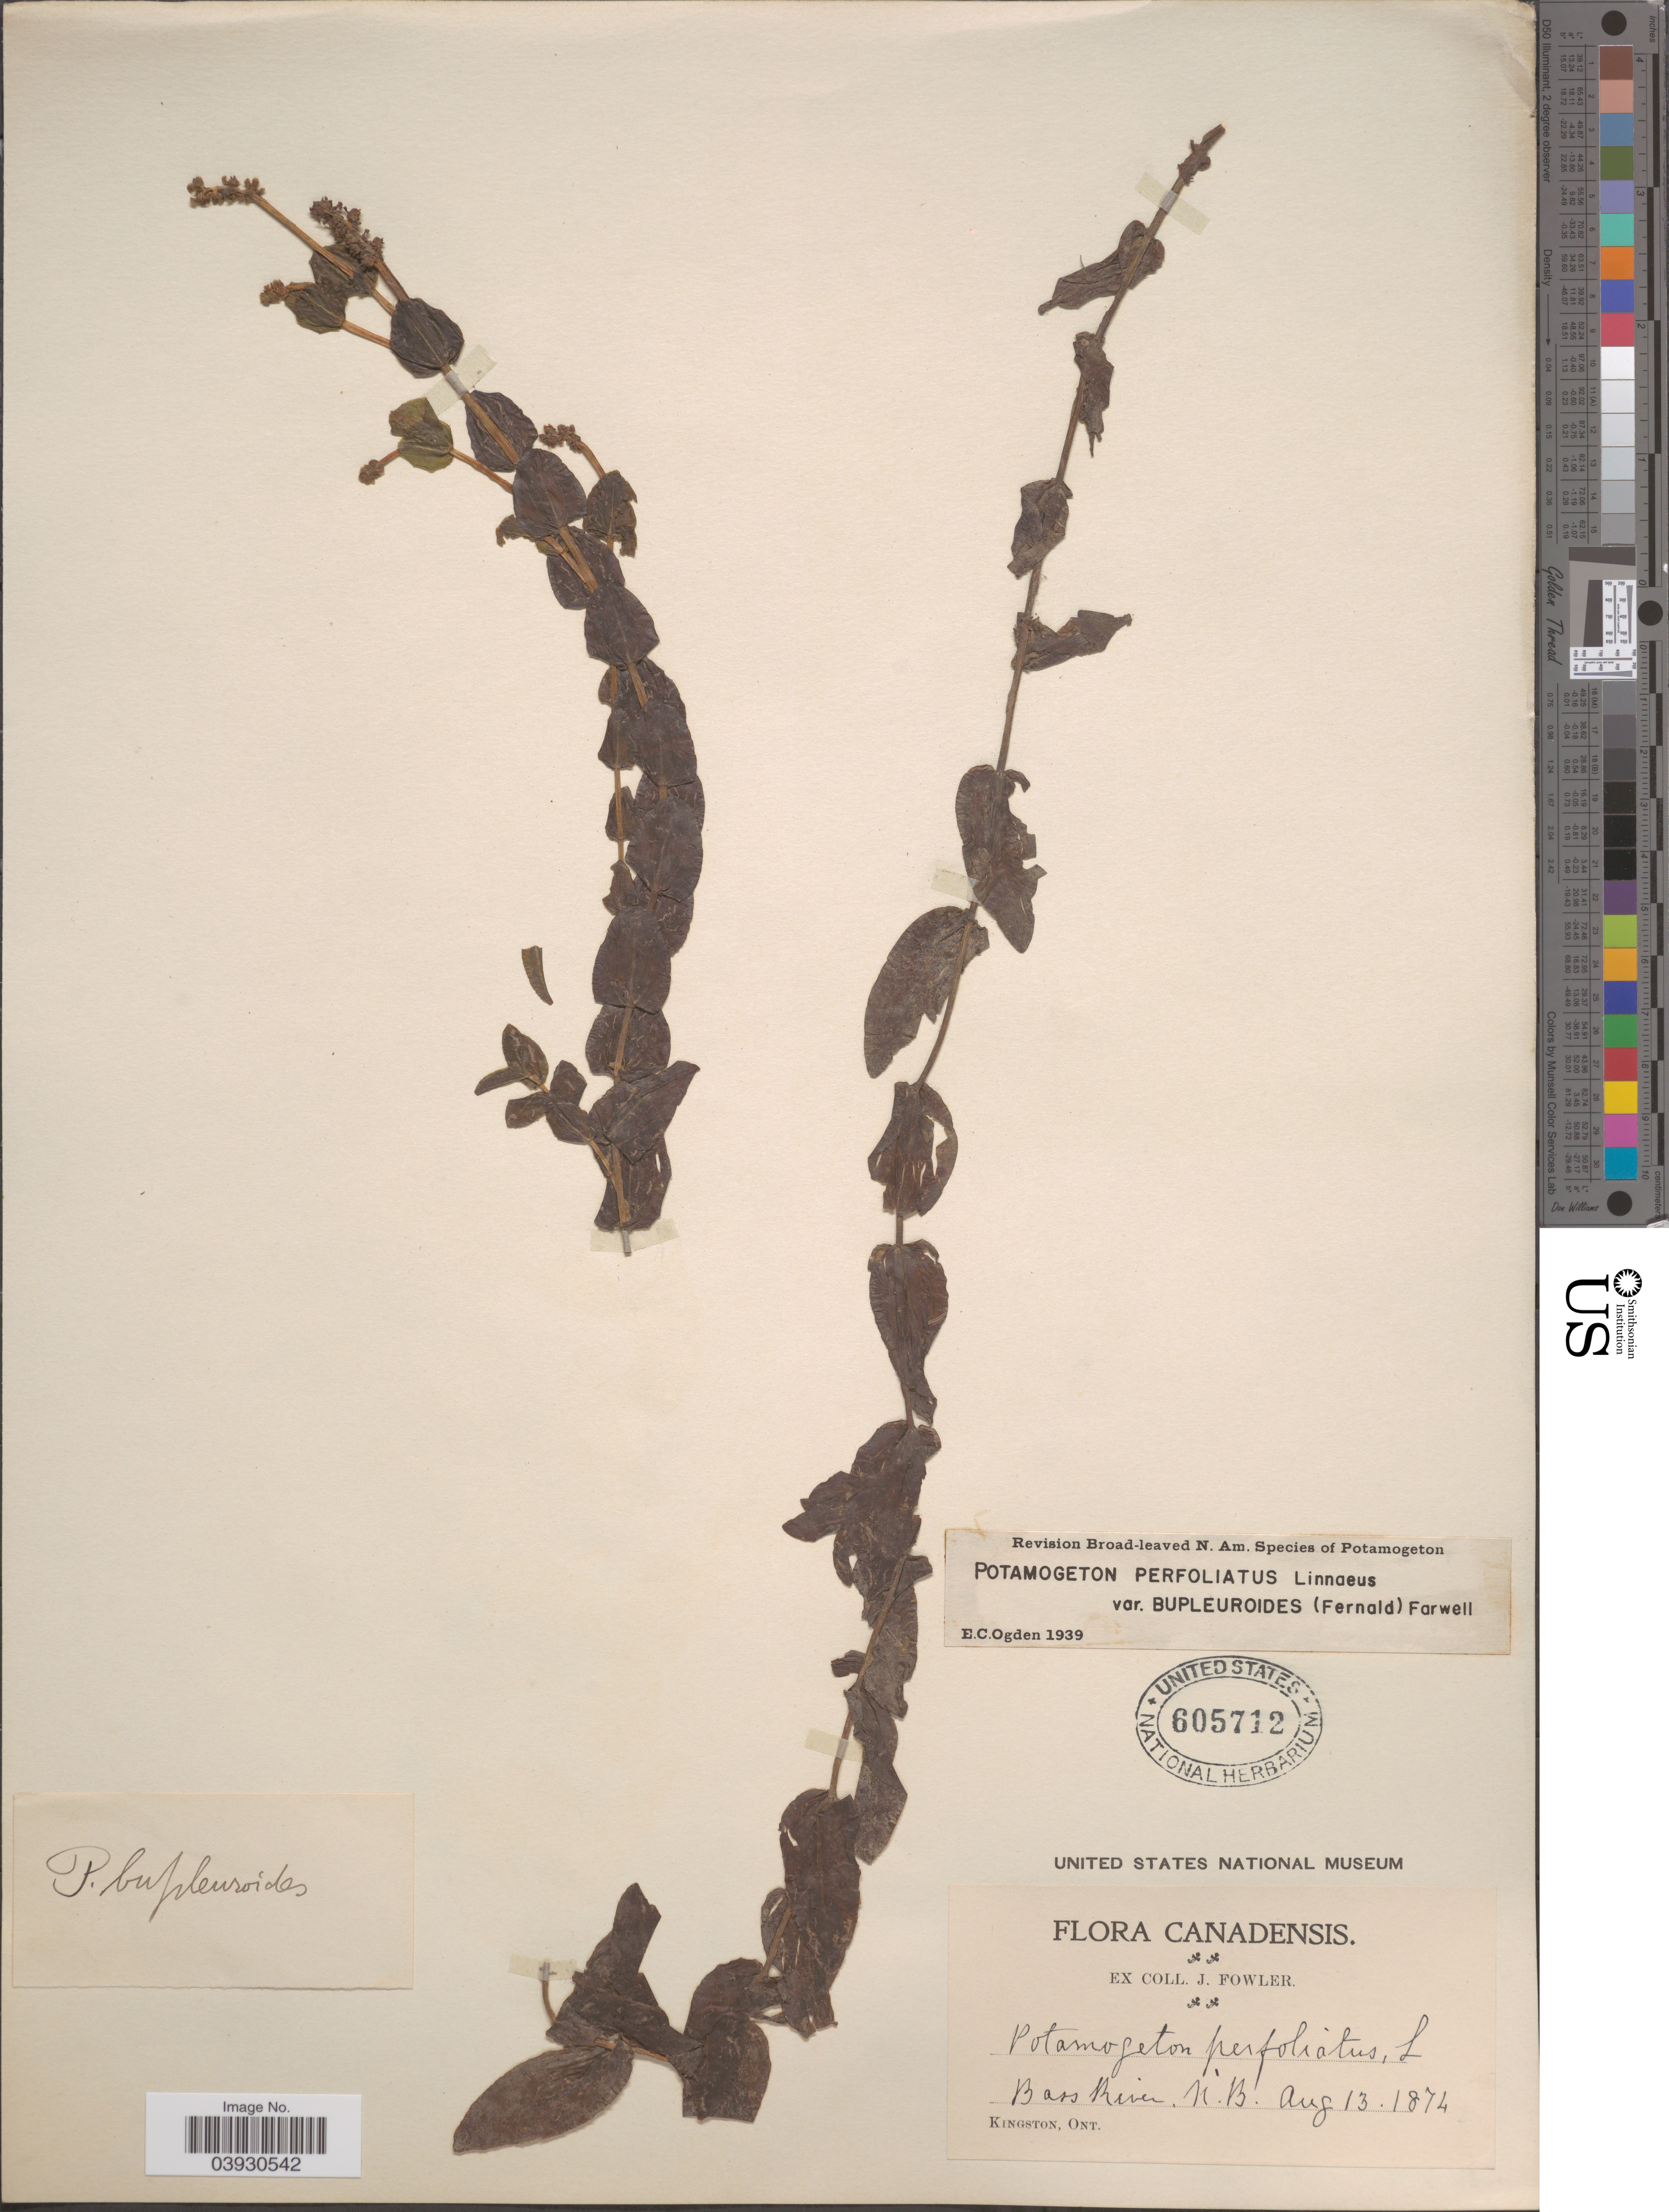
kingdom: Plantae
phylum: Tracheophyta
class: Liliopsida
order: Alismatales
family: Potamogetonaceae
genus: Potamogeton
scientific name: Potamogeton perfoliatus var. bupleuroides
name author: (Fernald) Farw.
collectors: J. Fowler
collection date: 1874-08-13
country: Canada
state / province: New Brunswick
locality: Bars River.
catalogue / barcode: US 605712